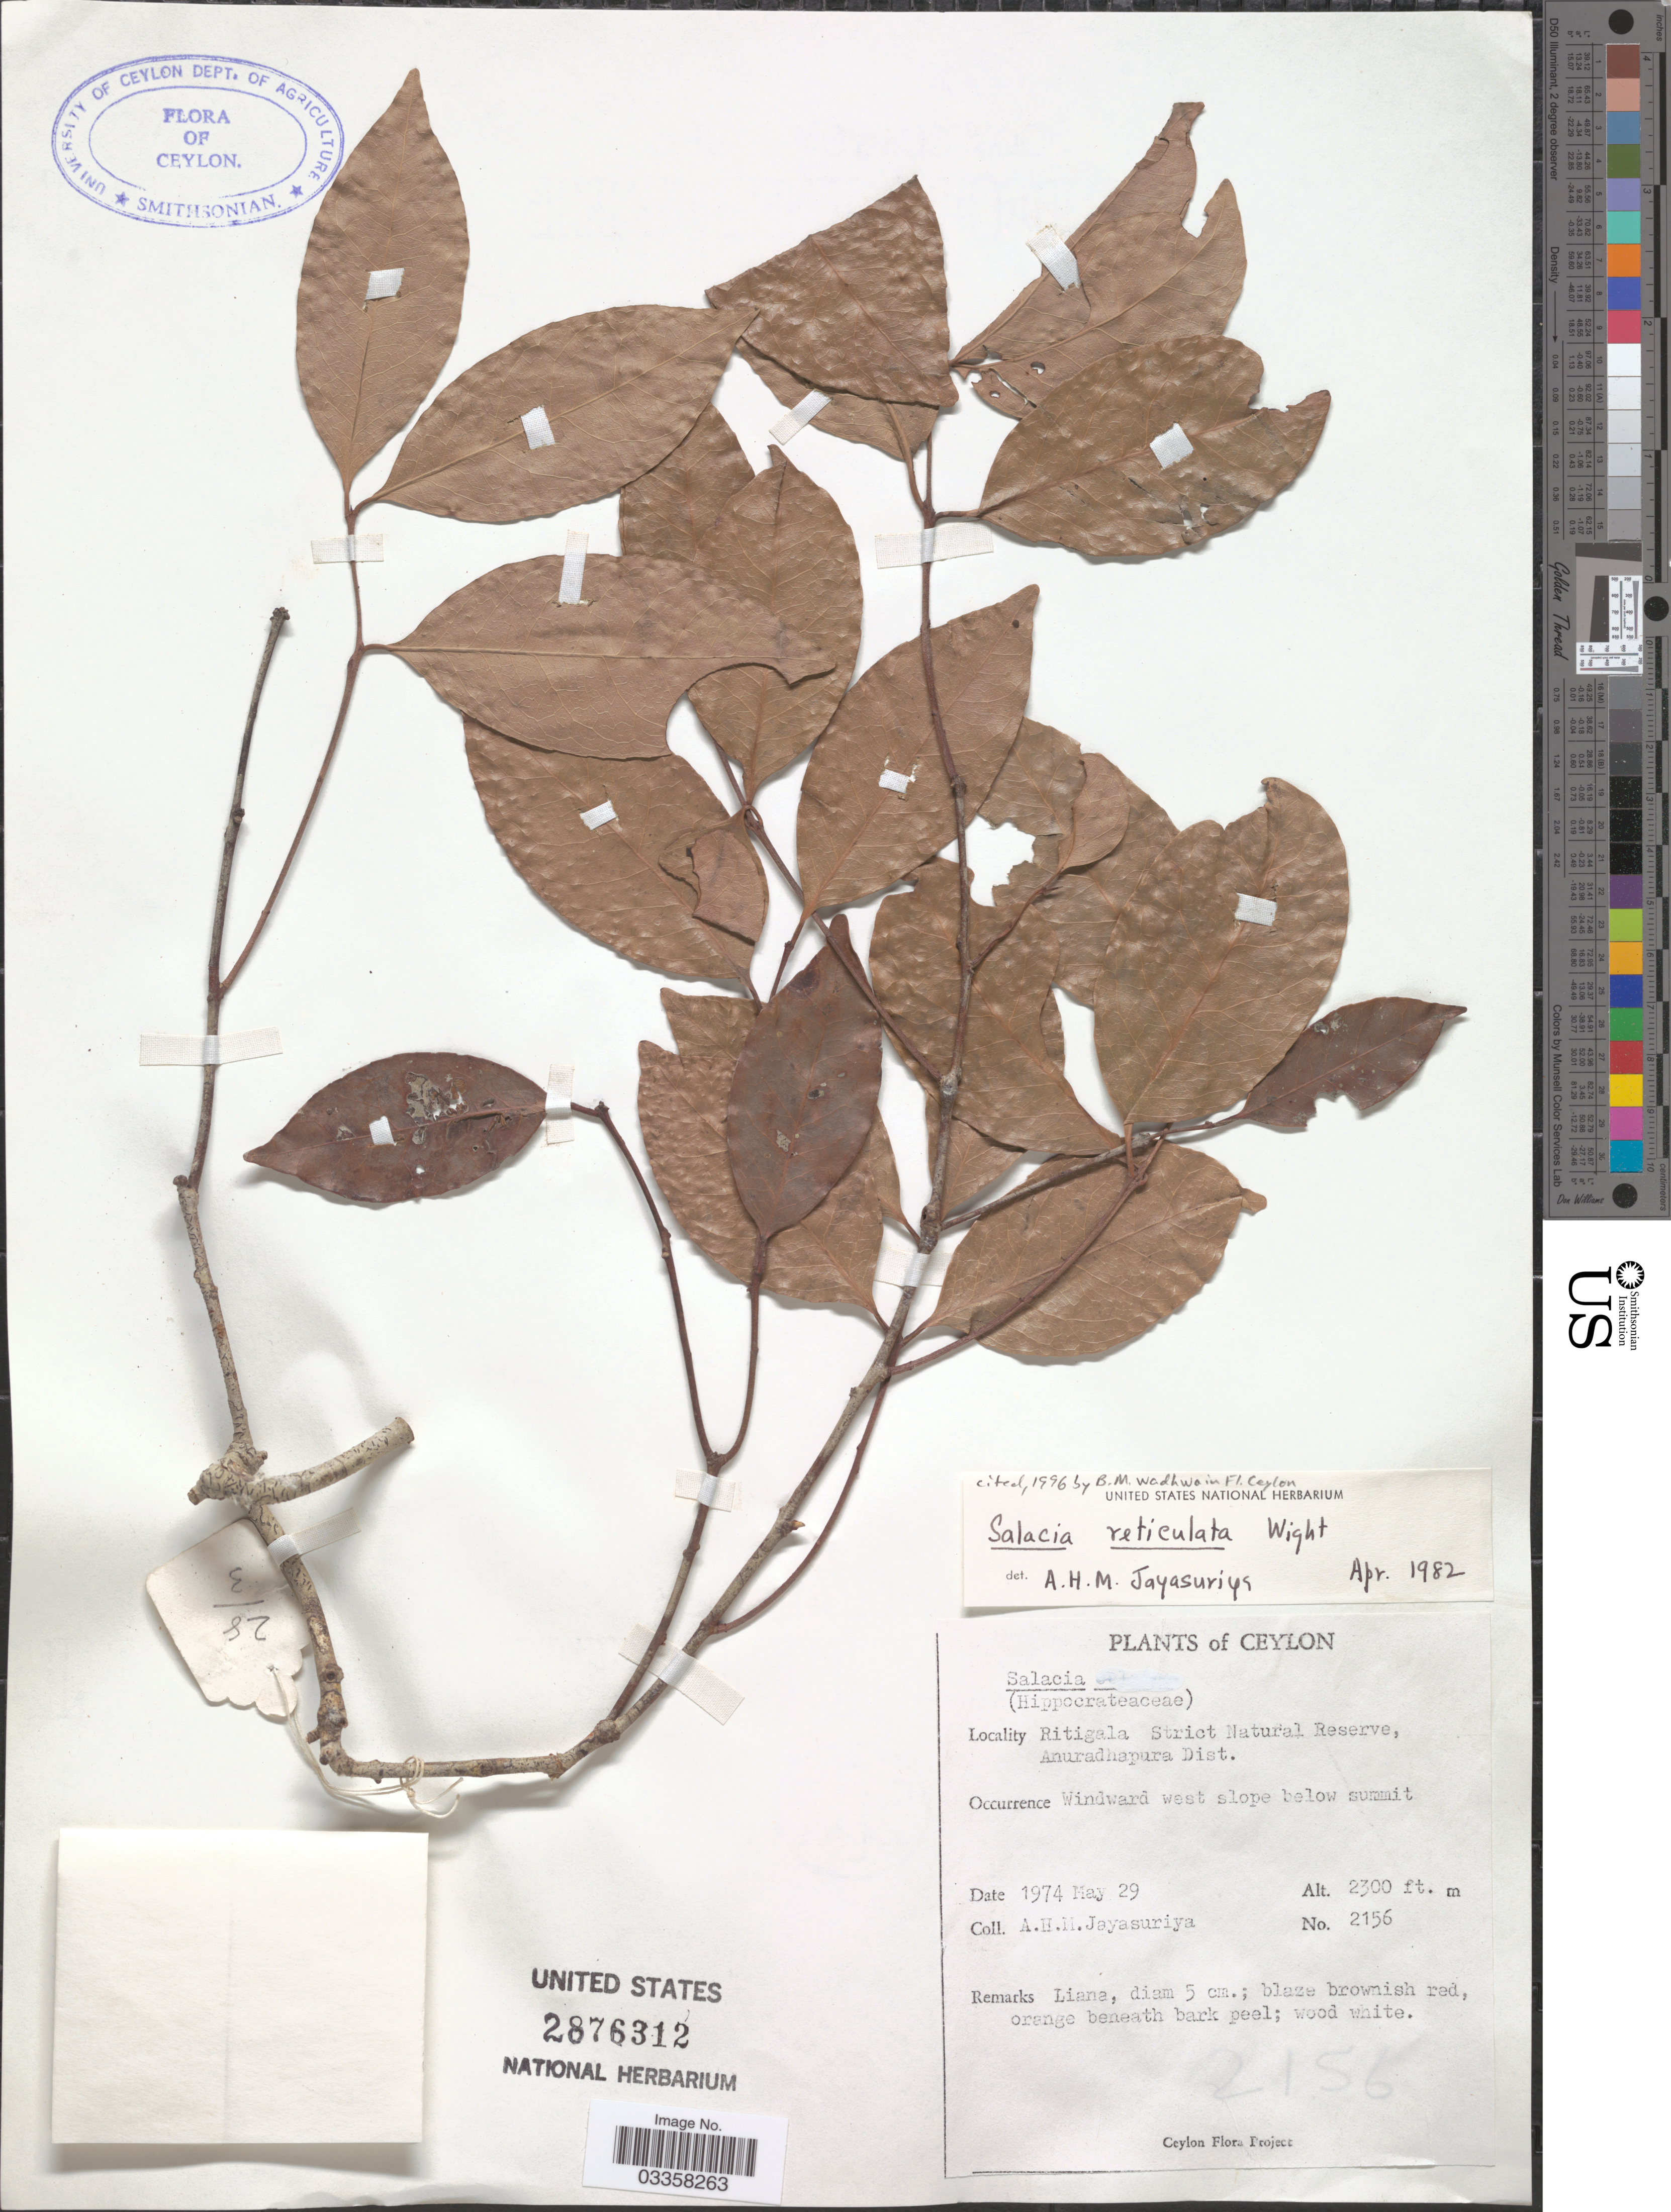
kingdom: Plantae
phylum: Tracheophyta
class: Magnoliopsida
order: Celastrales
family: Celastraceae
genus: Salacia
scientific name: Salacia reticulata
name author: Wight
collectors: A. H. Jayasuriya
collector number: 2156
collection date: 1974-05-29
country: Sri Lanka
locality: Ceylon. Ritigala Strict Natural Reserve, Anuradhapura Dist. Windward west slope below summit.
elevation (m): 701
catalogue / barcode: US 2876312